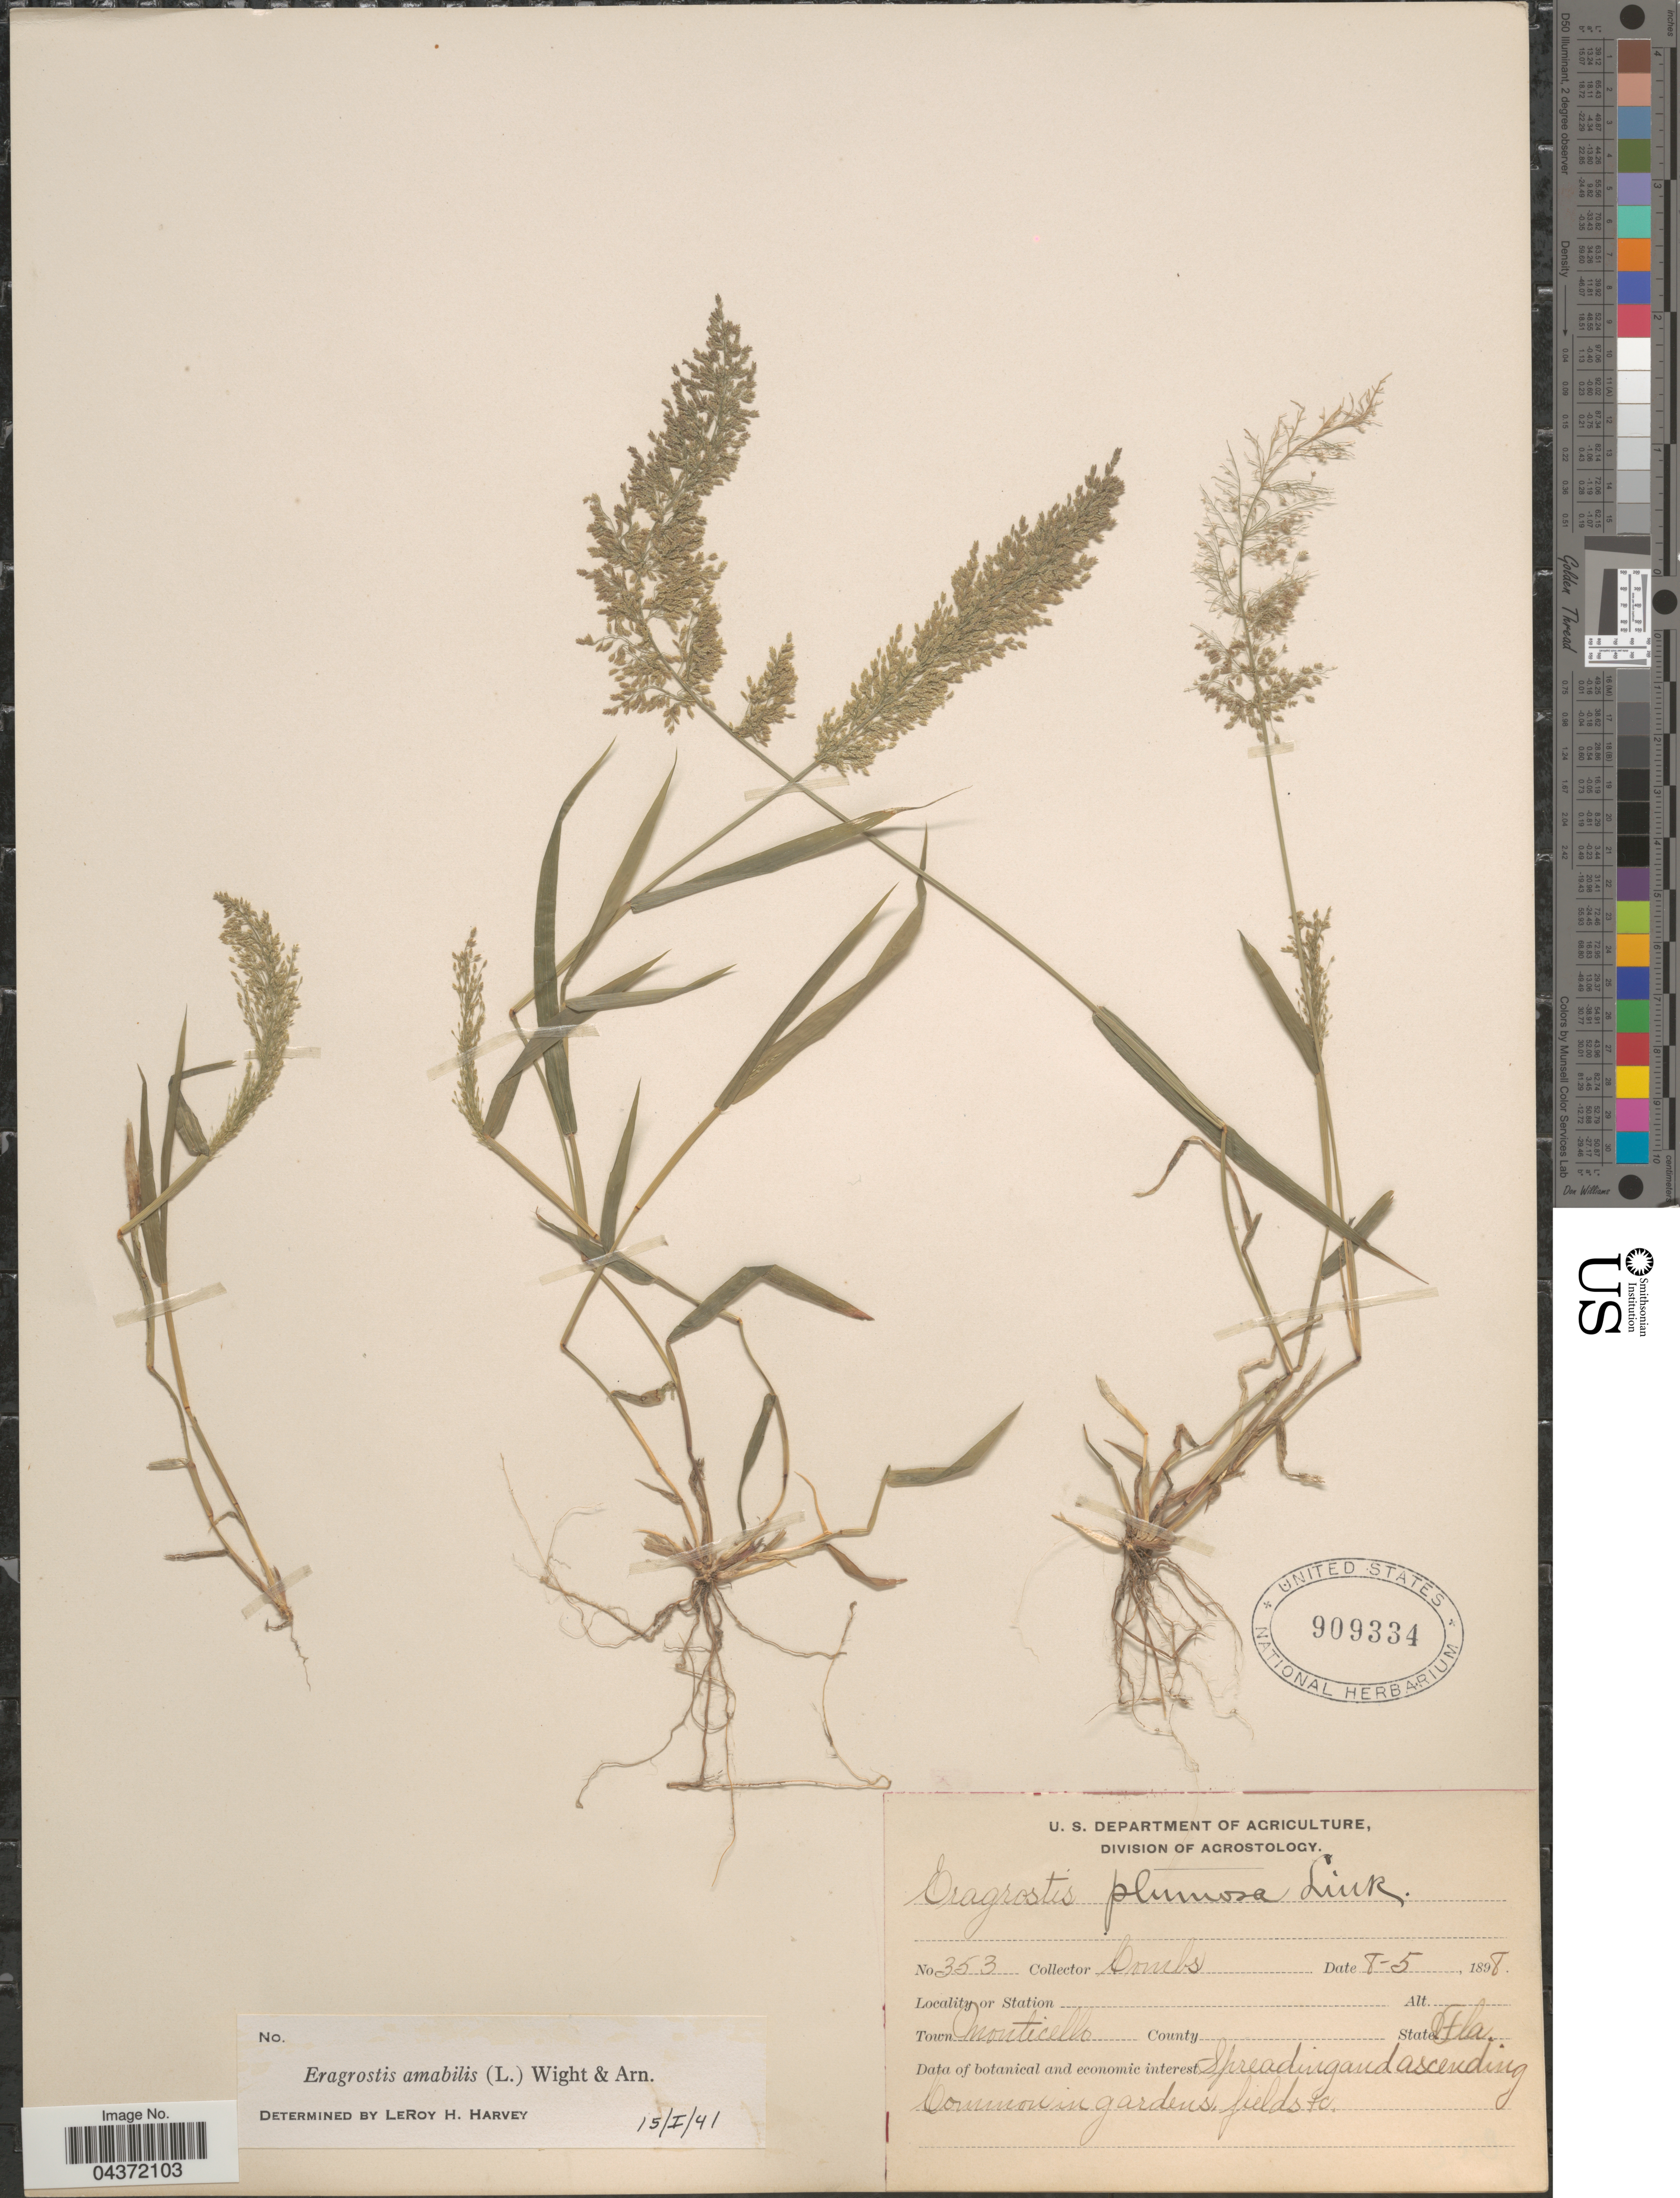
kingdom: Plantae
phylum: Tracheophyta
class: Liliopsida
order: Poales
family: Poaceae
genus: Eragrostis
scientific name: Eragrostis tenella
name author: (L.) P. Beauv. ex Roem. & Schult.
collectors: -. Combs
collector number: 353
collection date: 1898-08-05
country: United States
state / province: Florida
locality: Town Monticello.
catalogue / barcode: US 909334